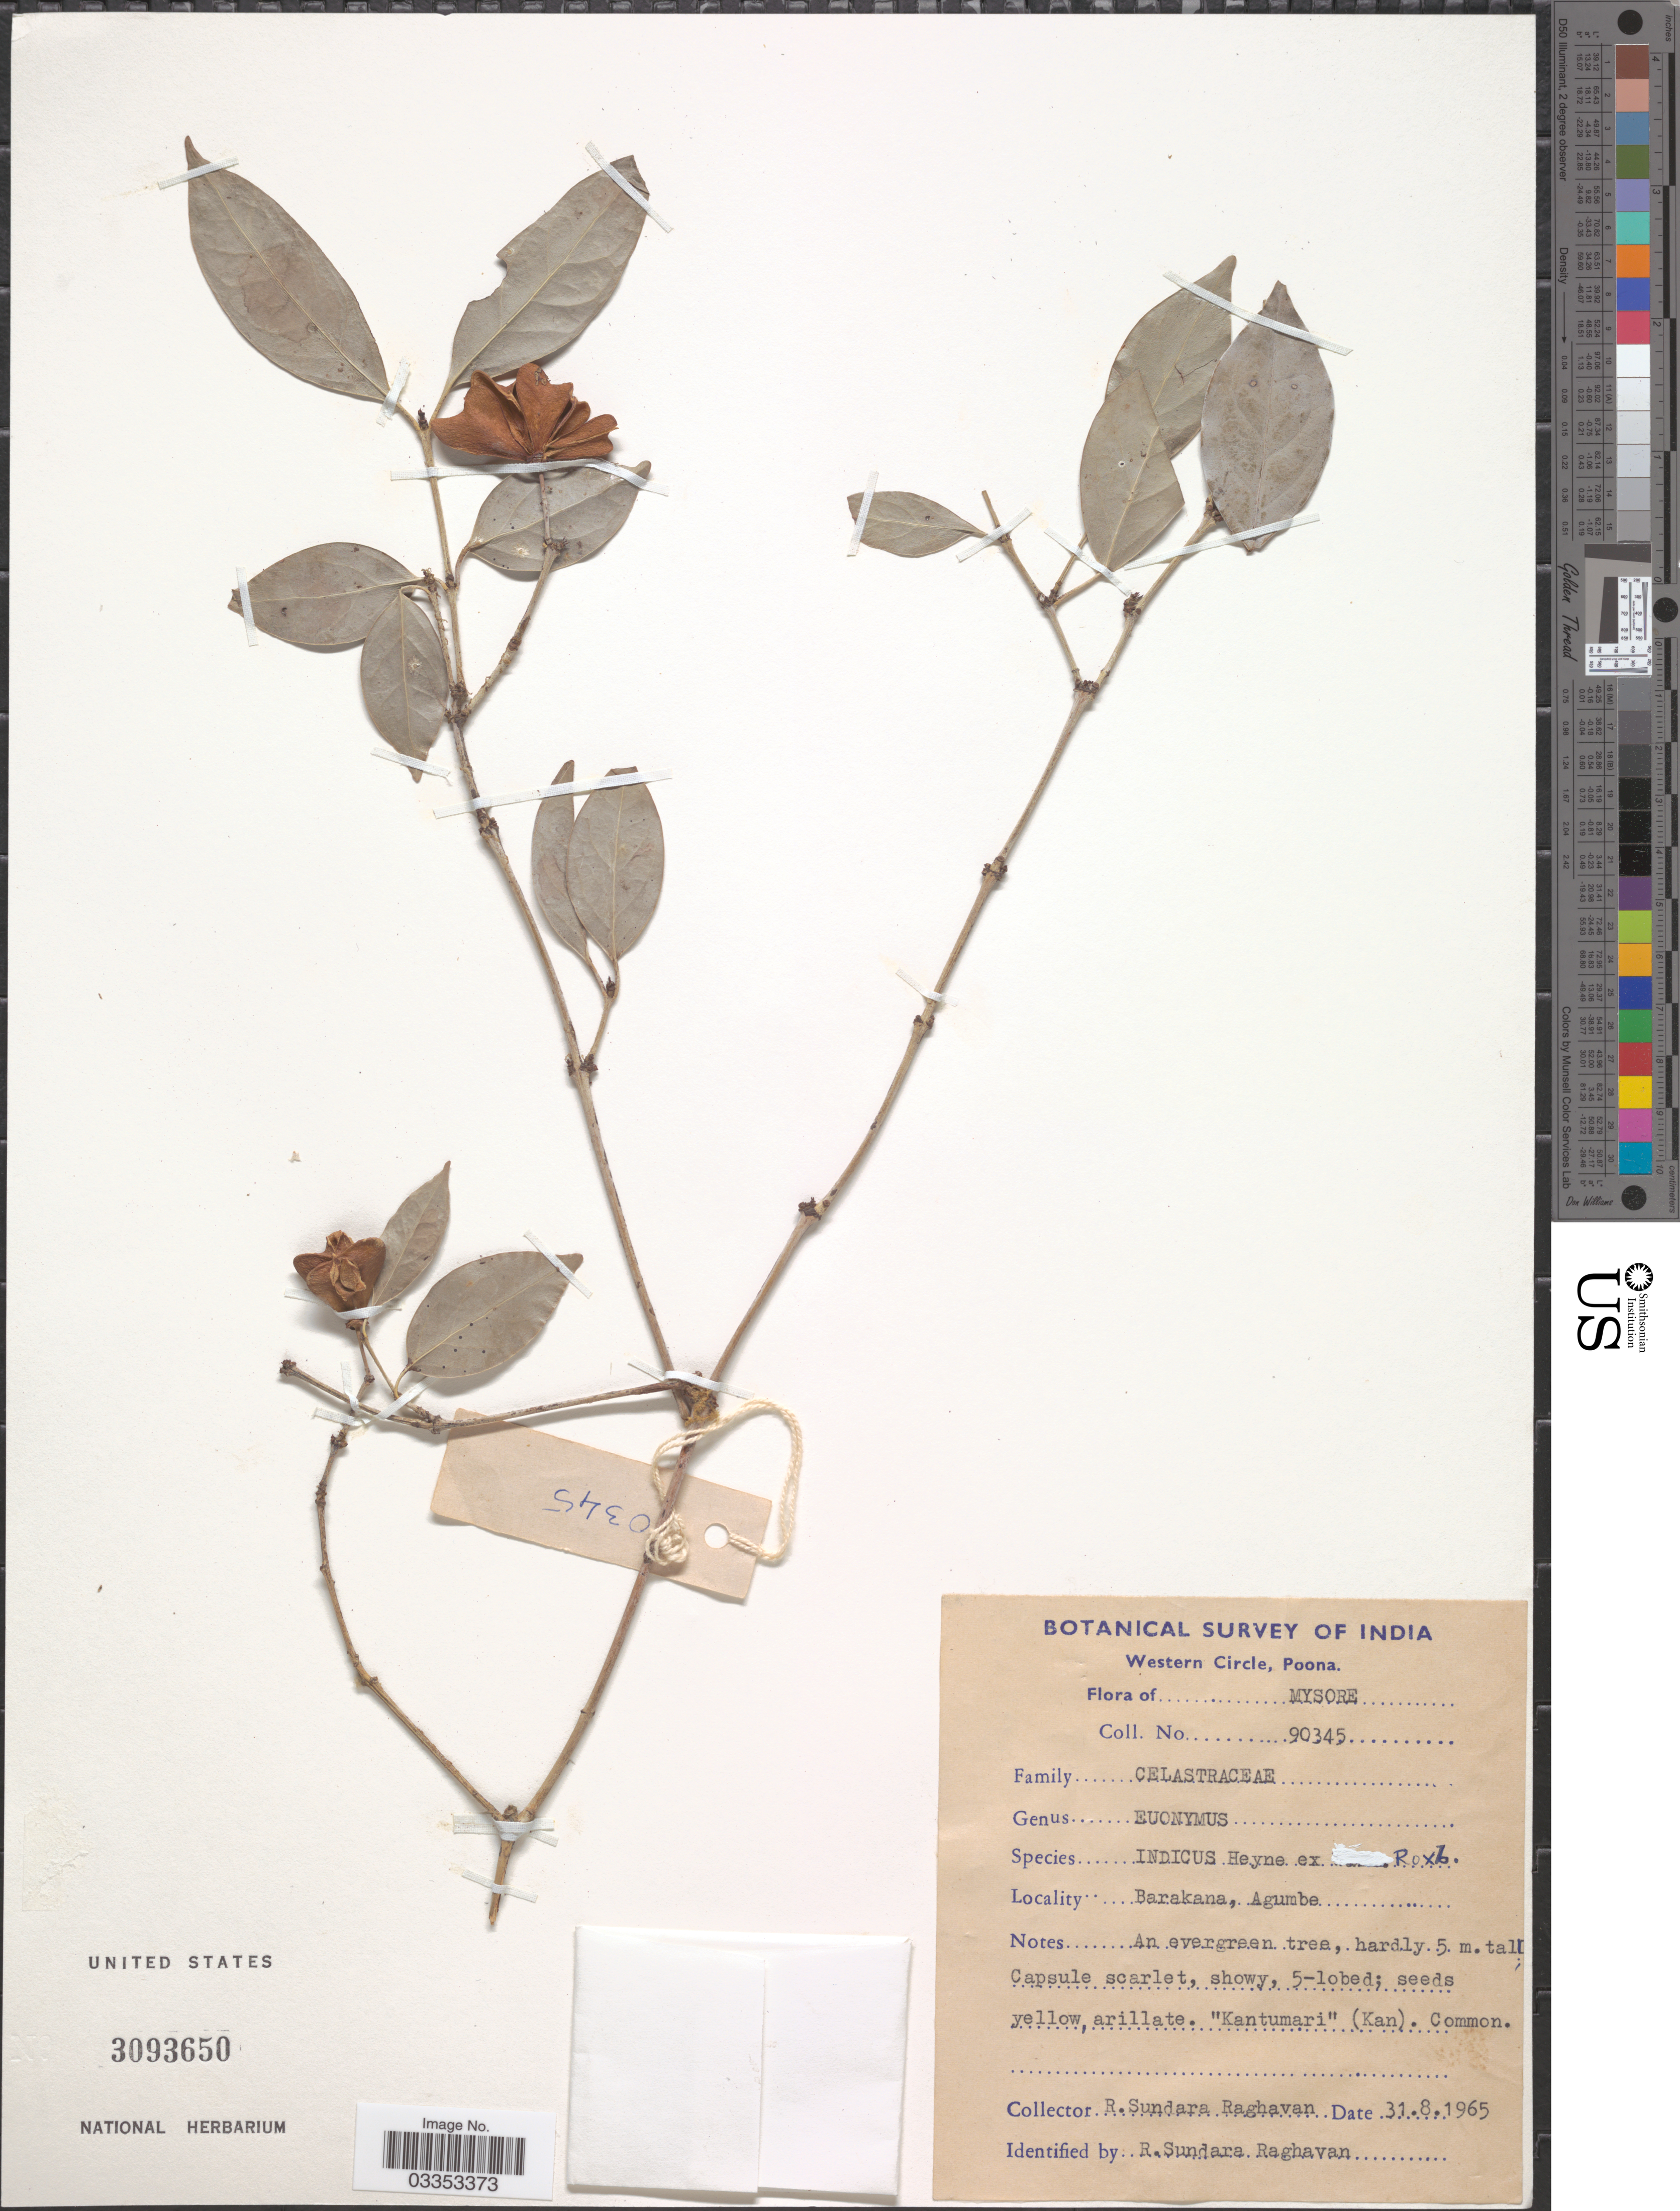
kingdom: Plantae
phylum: Tracheophyta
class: Magnoliopsida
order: Celastrales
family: Celastraceae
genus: Euonymus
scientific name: Euonymus indicus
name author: B. Heyne ex Wall.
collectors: R. Raghavan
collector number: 90345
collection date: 1965-08-31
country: India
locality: Mysore. Barakana, Agumbe.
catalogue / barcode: US 3093650